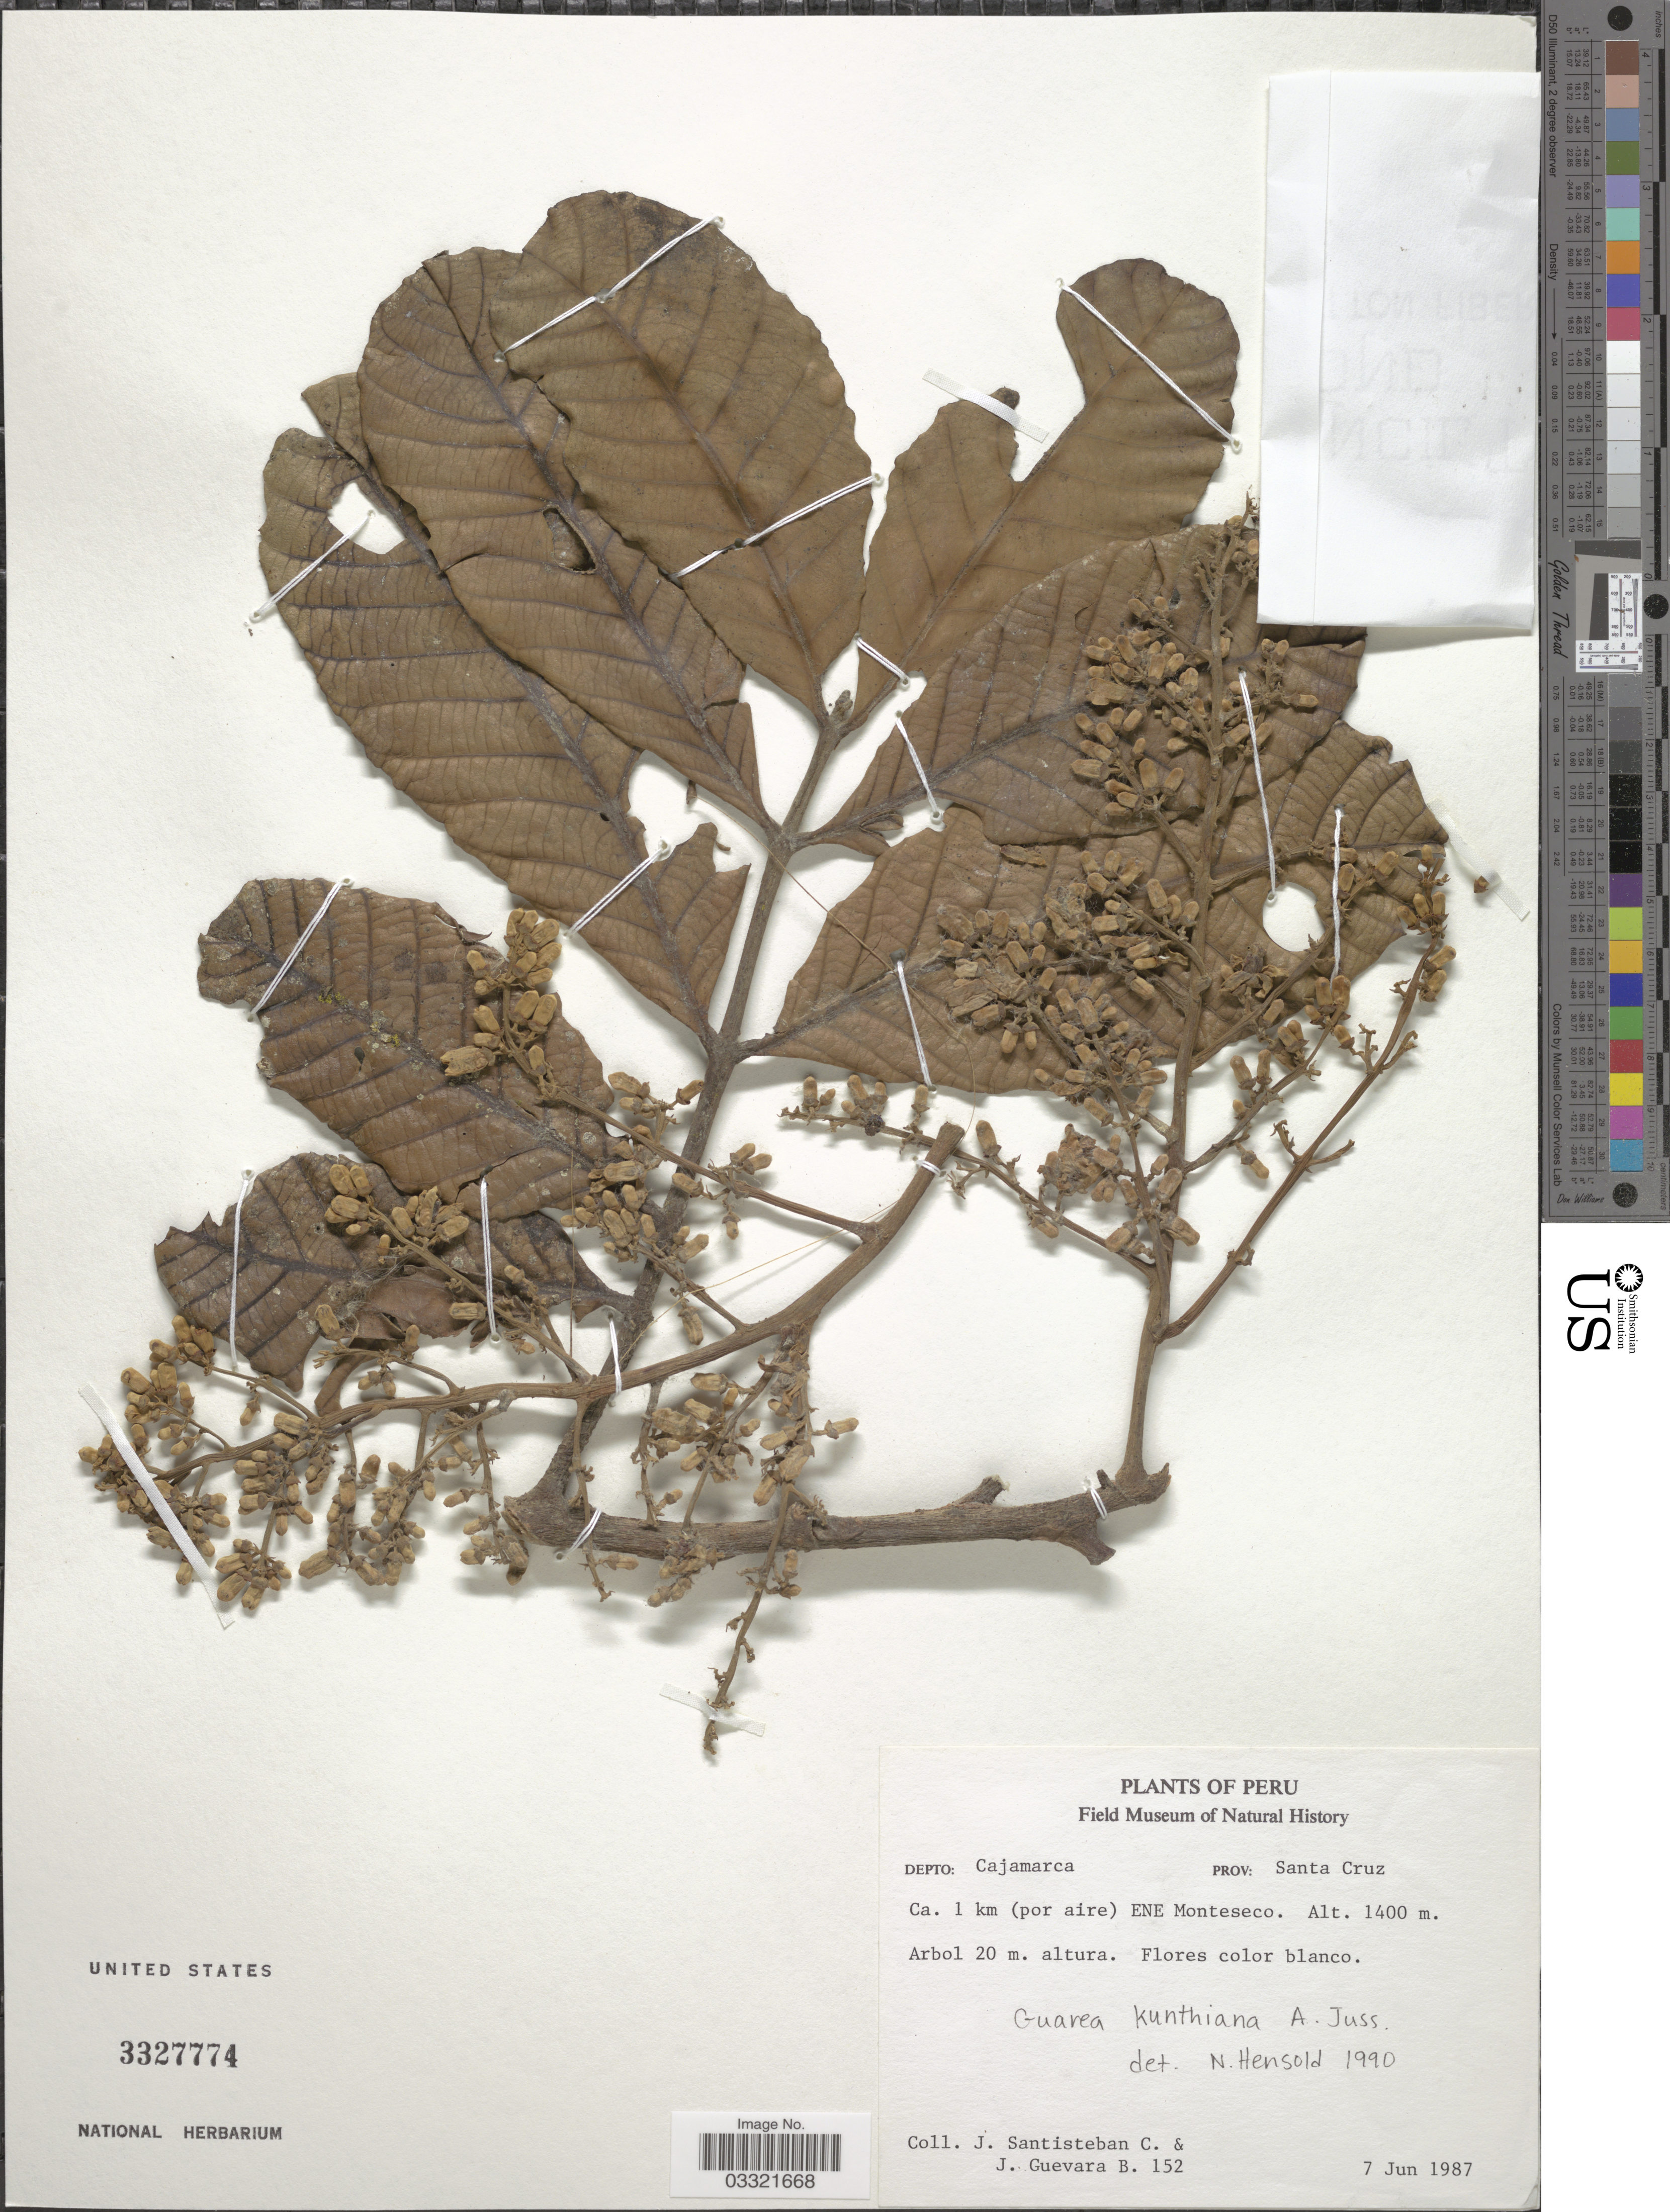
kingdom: Plantae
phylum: Tracheophyta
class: Magnoliopsida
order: Sapindales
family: Meliaceae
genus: Guarea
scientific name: Guarea kunthiana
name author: A. Juss.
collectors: J. Santisteban C. & J. Guevara B.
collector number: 152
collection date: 1987-06-07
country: Peru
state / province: Cajamarca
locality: Depto: Cajamarca, Prov: Santa Cruz. Ca. 1 km (por aire) ENE Monteseco.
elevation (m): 1400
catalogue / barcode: US 3327774